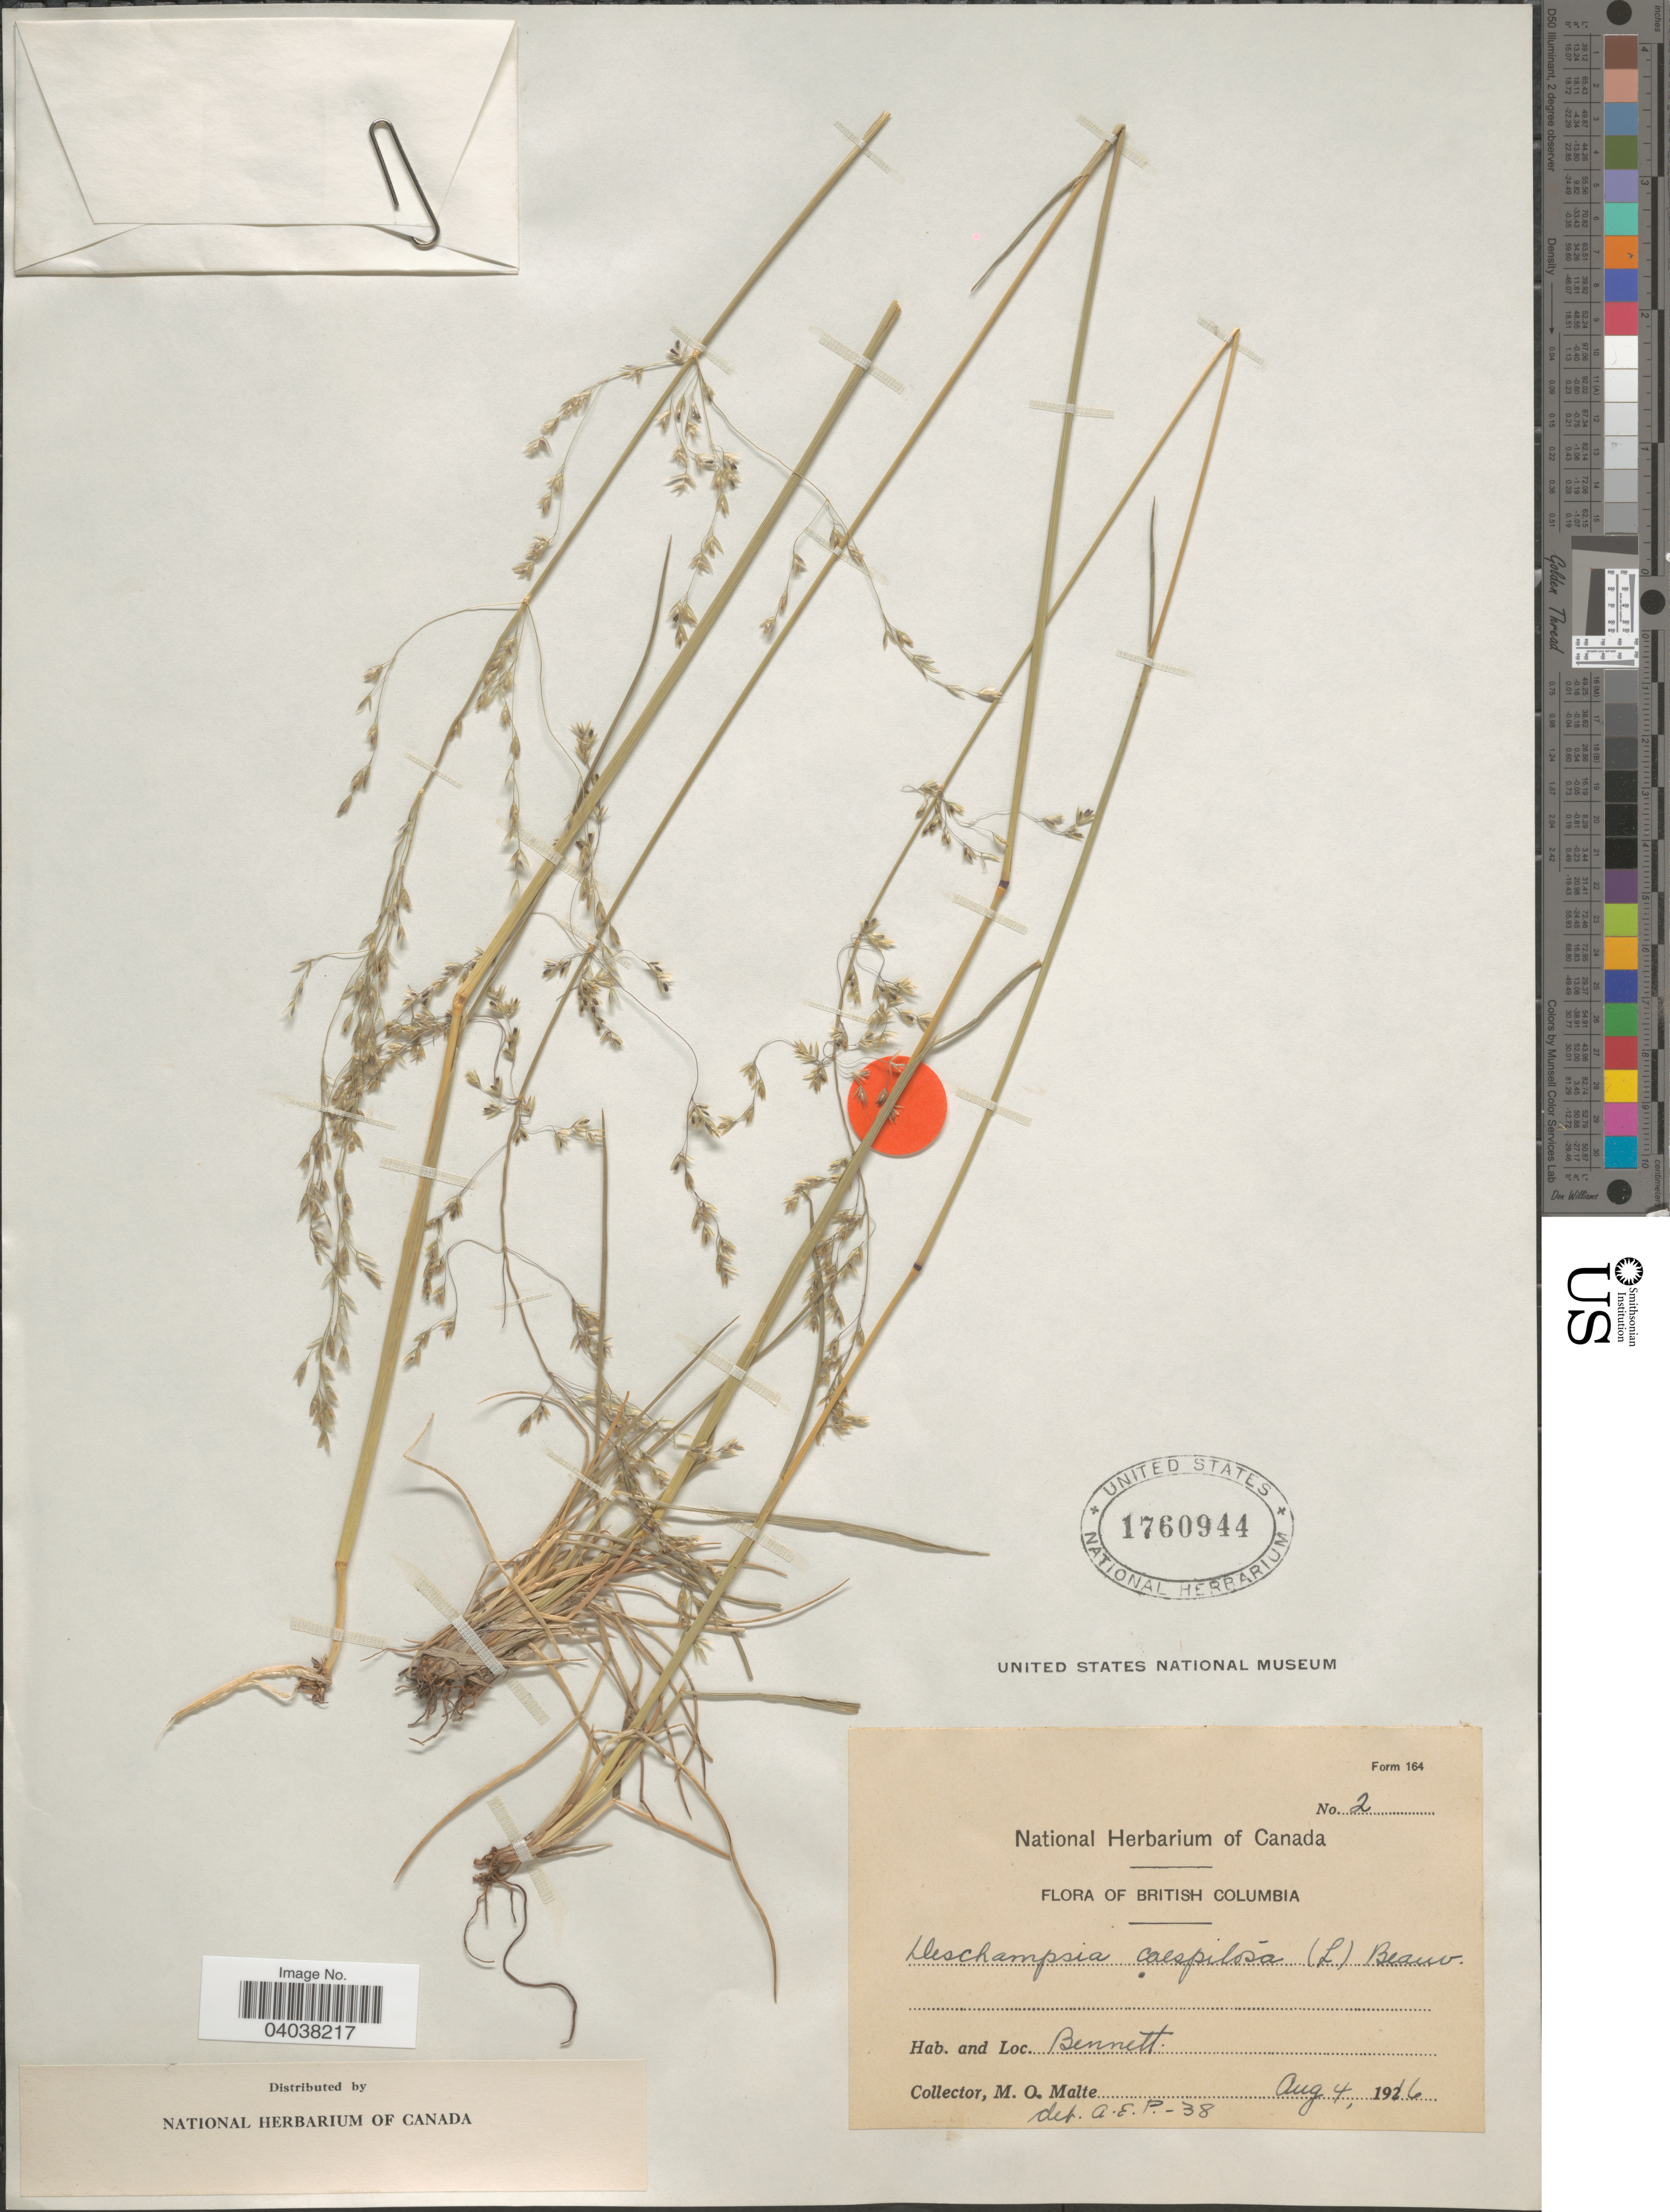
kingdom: Plantae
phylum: Tracheophyta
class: Liliopsida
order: Poales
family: Poaceae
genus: Deschampsia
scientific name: Deschampsia cespitosa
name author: (L.) P. Beauv.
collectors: M. O. Malte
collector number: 2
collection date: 1916-08-04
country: Canada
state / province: British Columbia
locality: Bennett.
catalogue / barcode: US 1760944